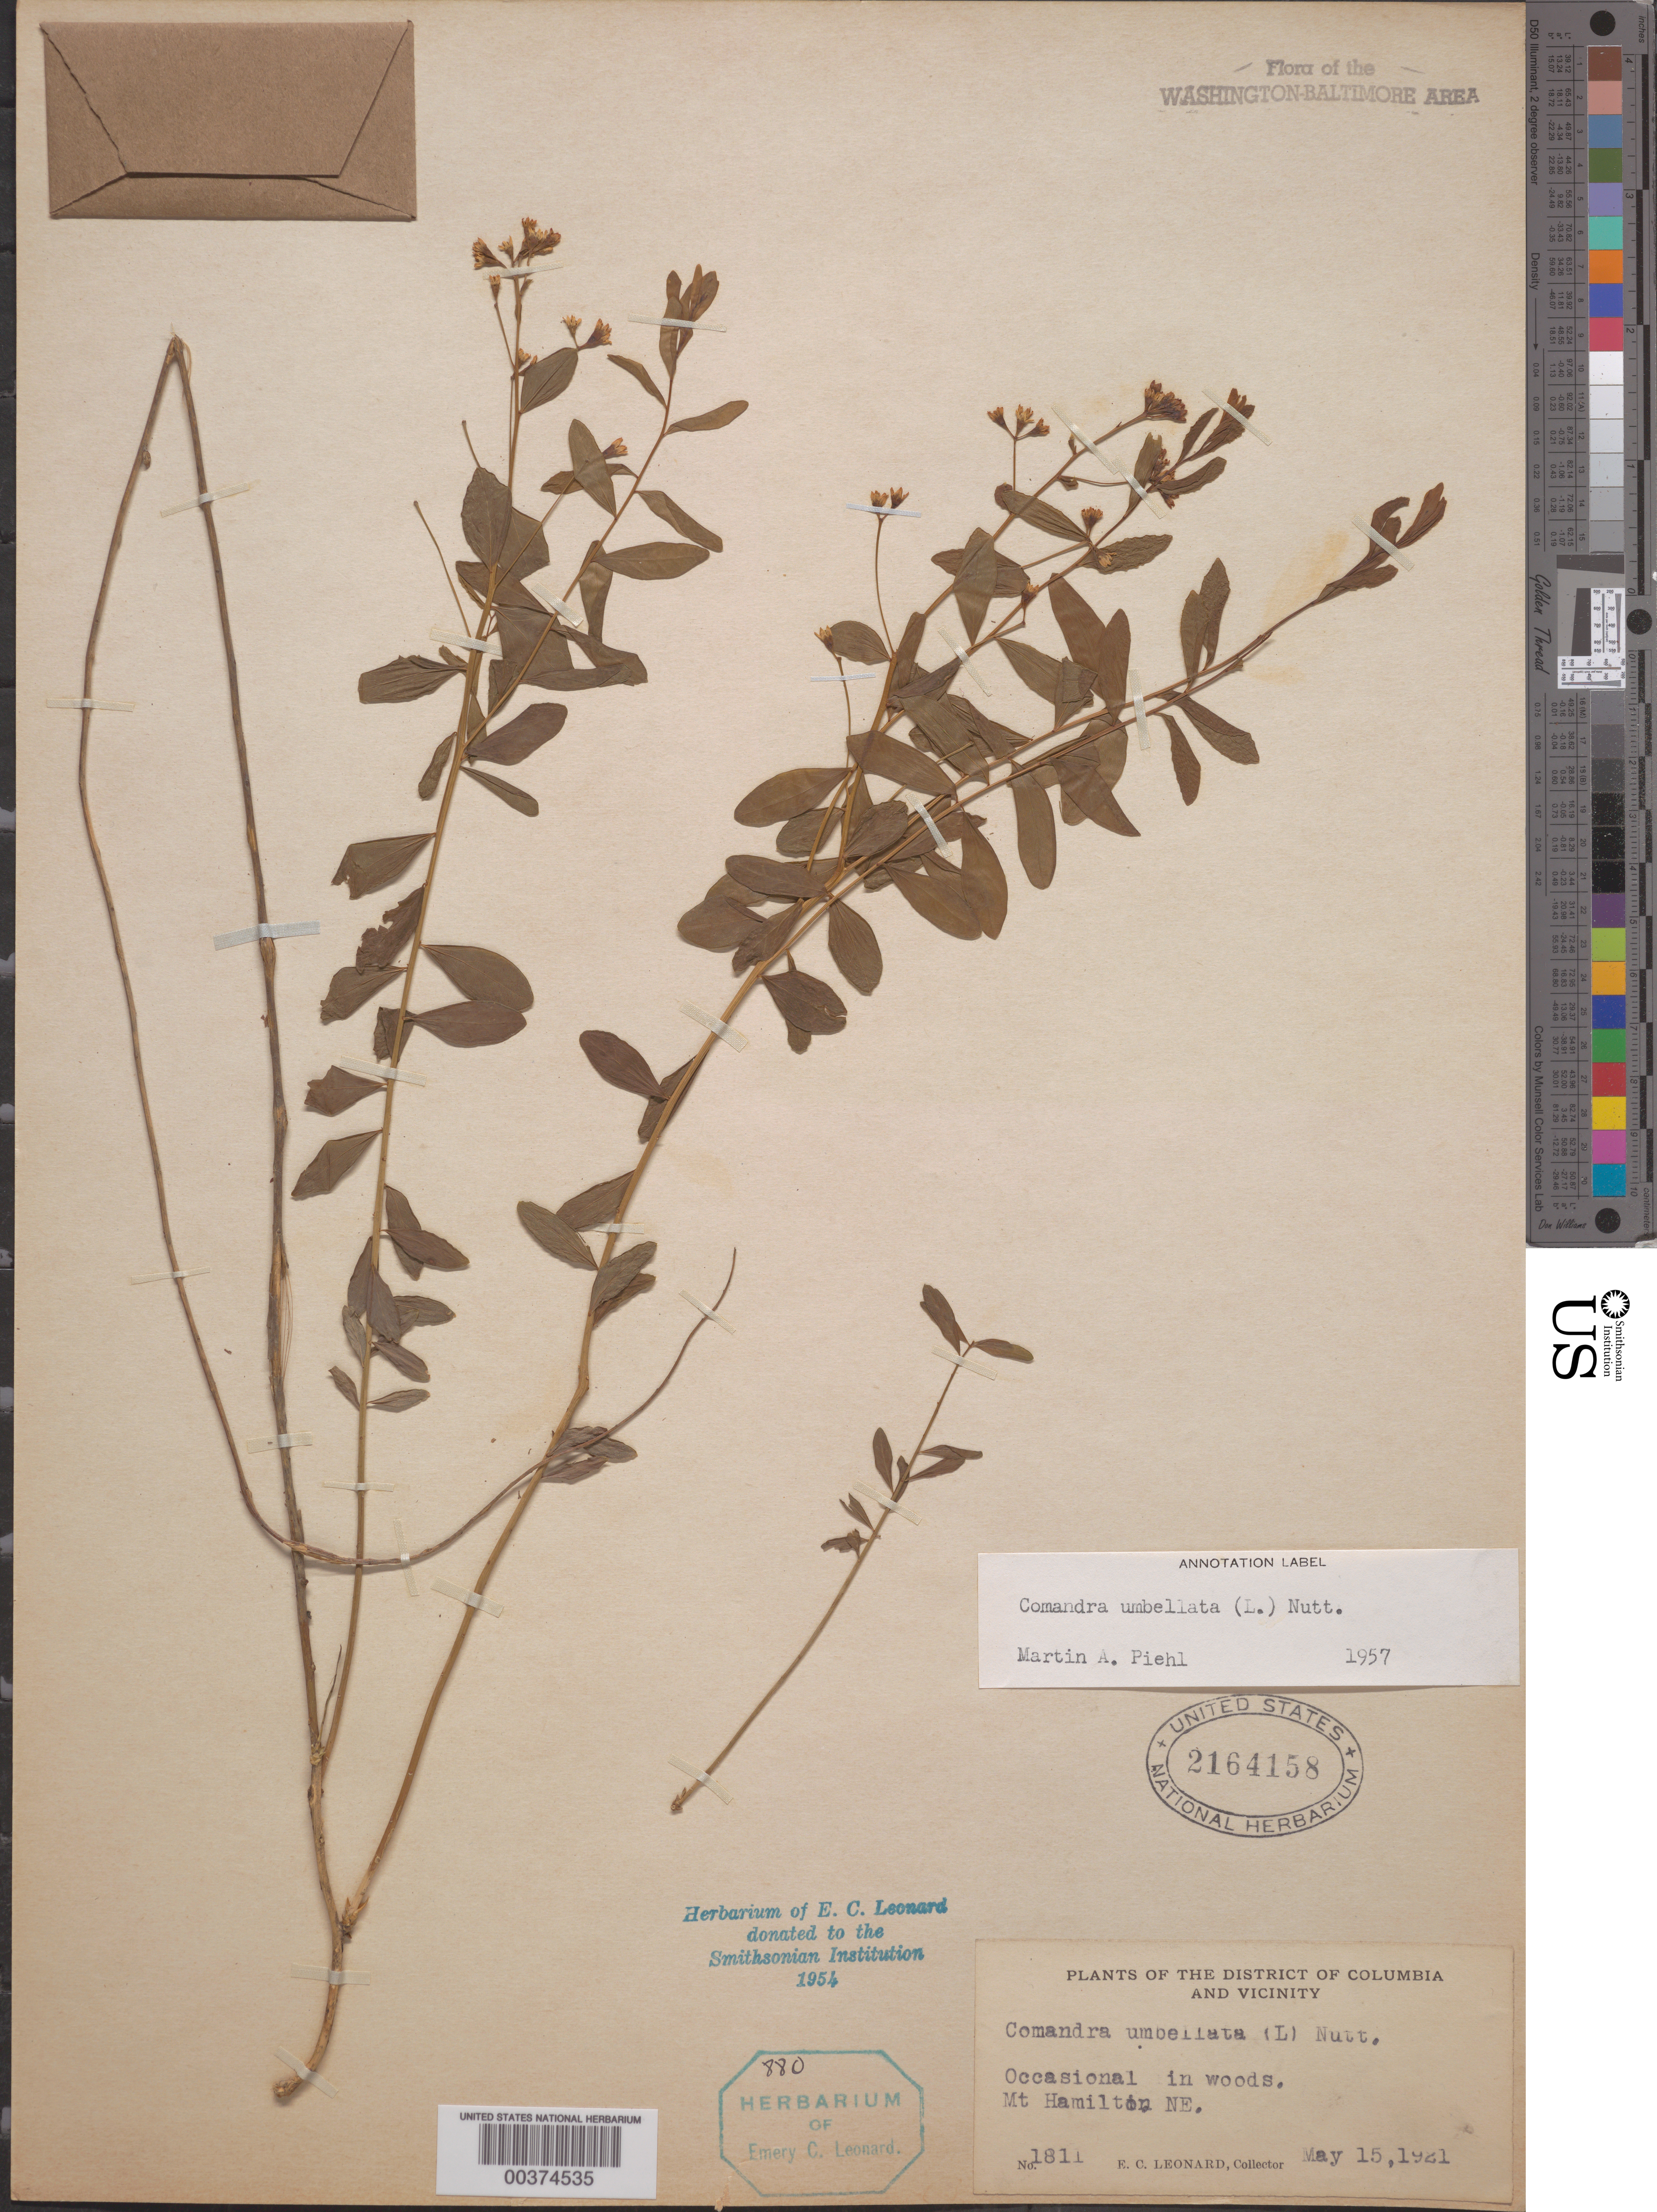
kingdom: Plantae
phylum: Tracheophyta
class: Magnoliopsida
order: Santalales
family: Comandraceae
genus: Comandra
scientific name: Comandra umbellata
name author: (L.) Nutt.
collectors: E. C. Leonard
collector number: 1811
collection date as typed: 15 May 1921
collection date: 1921-05-15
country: United States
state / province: District of Columbia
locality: Mount Hamilton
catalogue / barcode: US 2164158